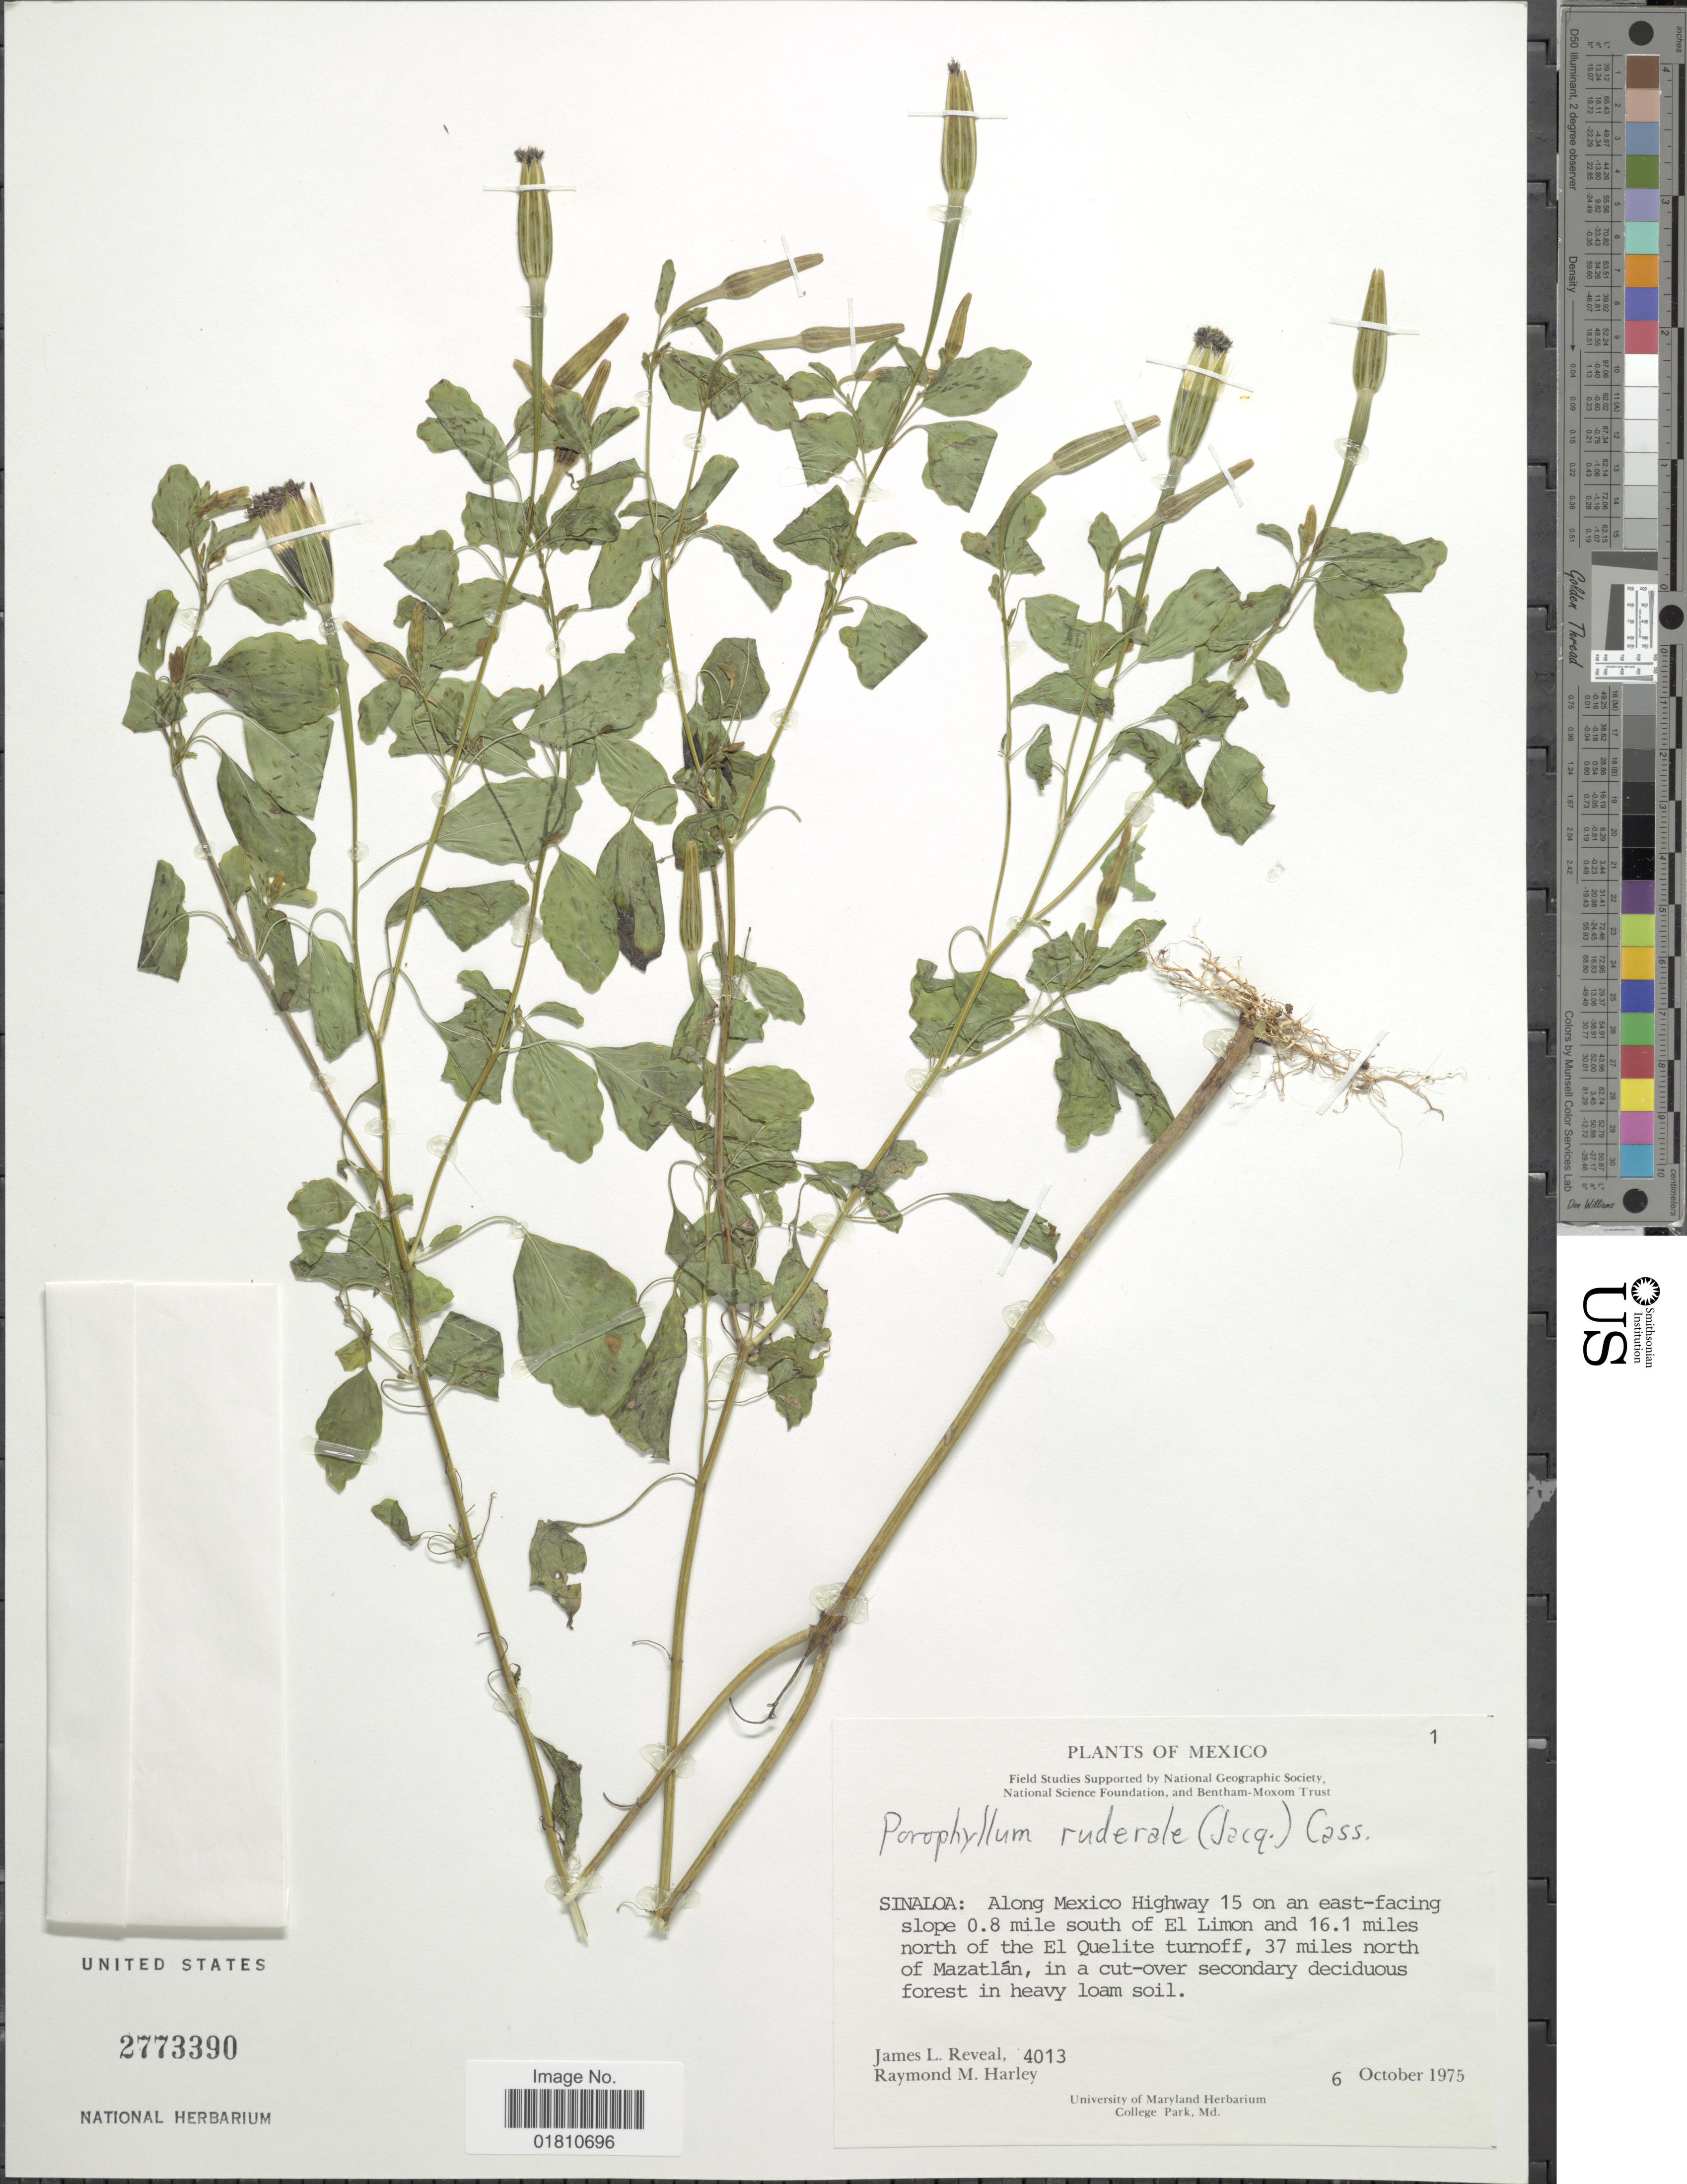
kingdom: Plantae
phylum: Tracheophyta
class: Magnoliopsida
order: Asterales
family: Asteraceae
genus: Porophyllum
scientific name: Porophyllum ruderale subsp. macrocephalum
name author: (DC.) R.R. Johnson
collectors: J. L. Reveal & R. M. Harley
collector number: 4013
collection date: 1975-10-06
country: Mexico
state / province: Sinaloa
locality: Along Mexico Highway 15 on an east-facing slope 0.8 mile south of El Limon and 16.1 miles north of the El Quelite turnoff, 37 miles north of Mazatlan.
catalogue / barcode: US 2773390